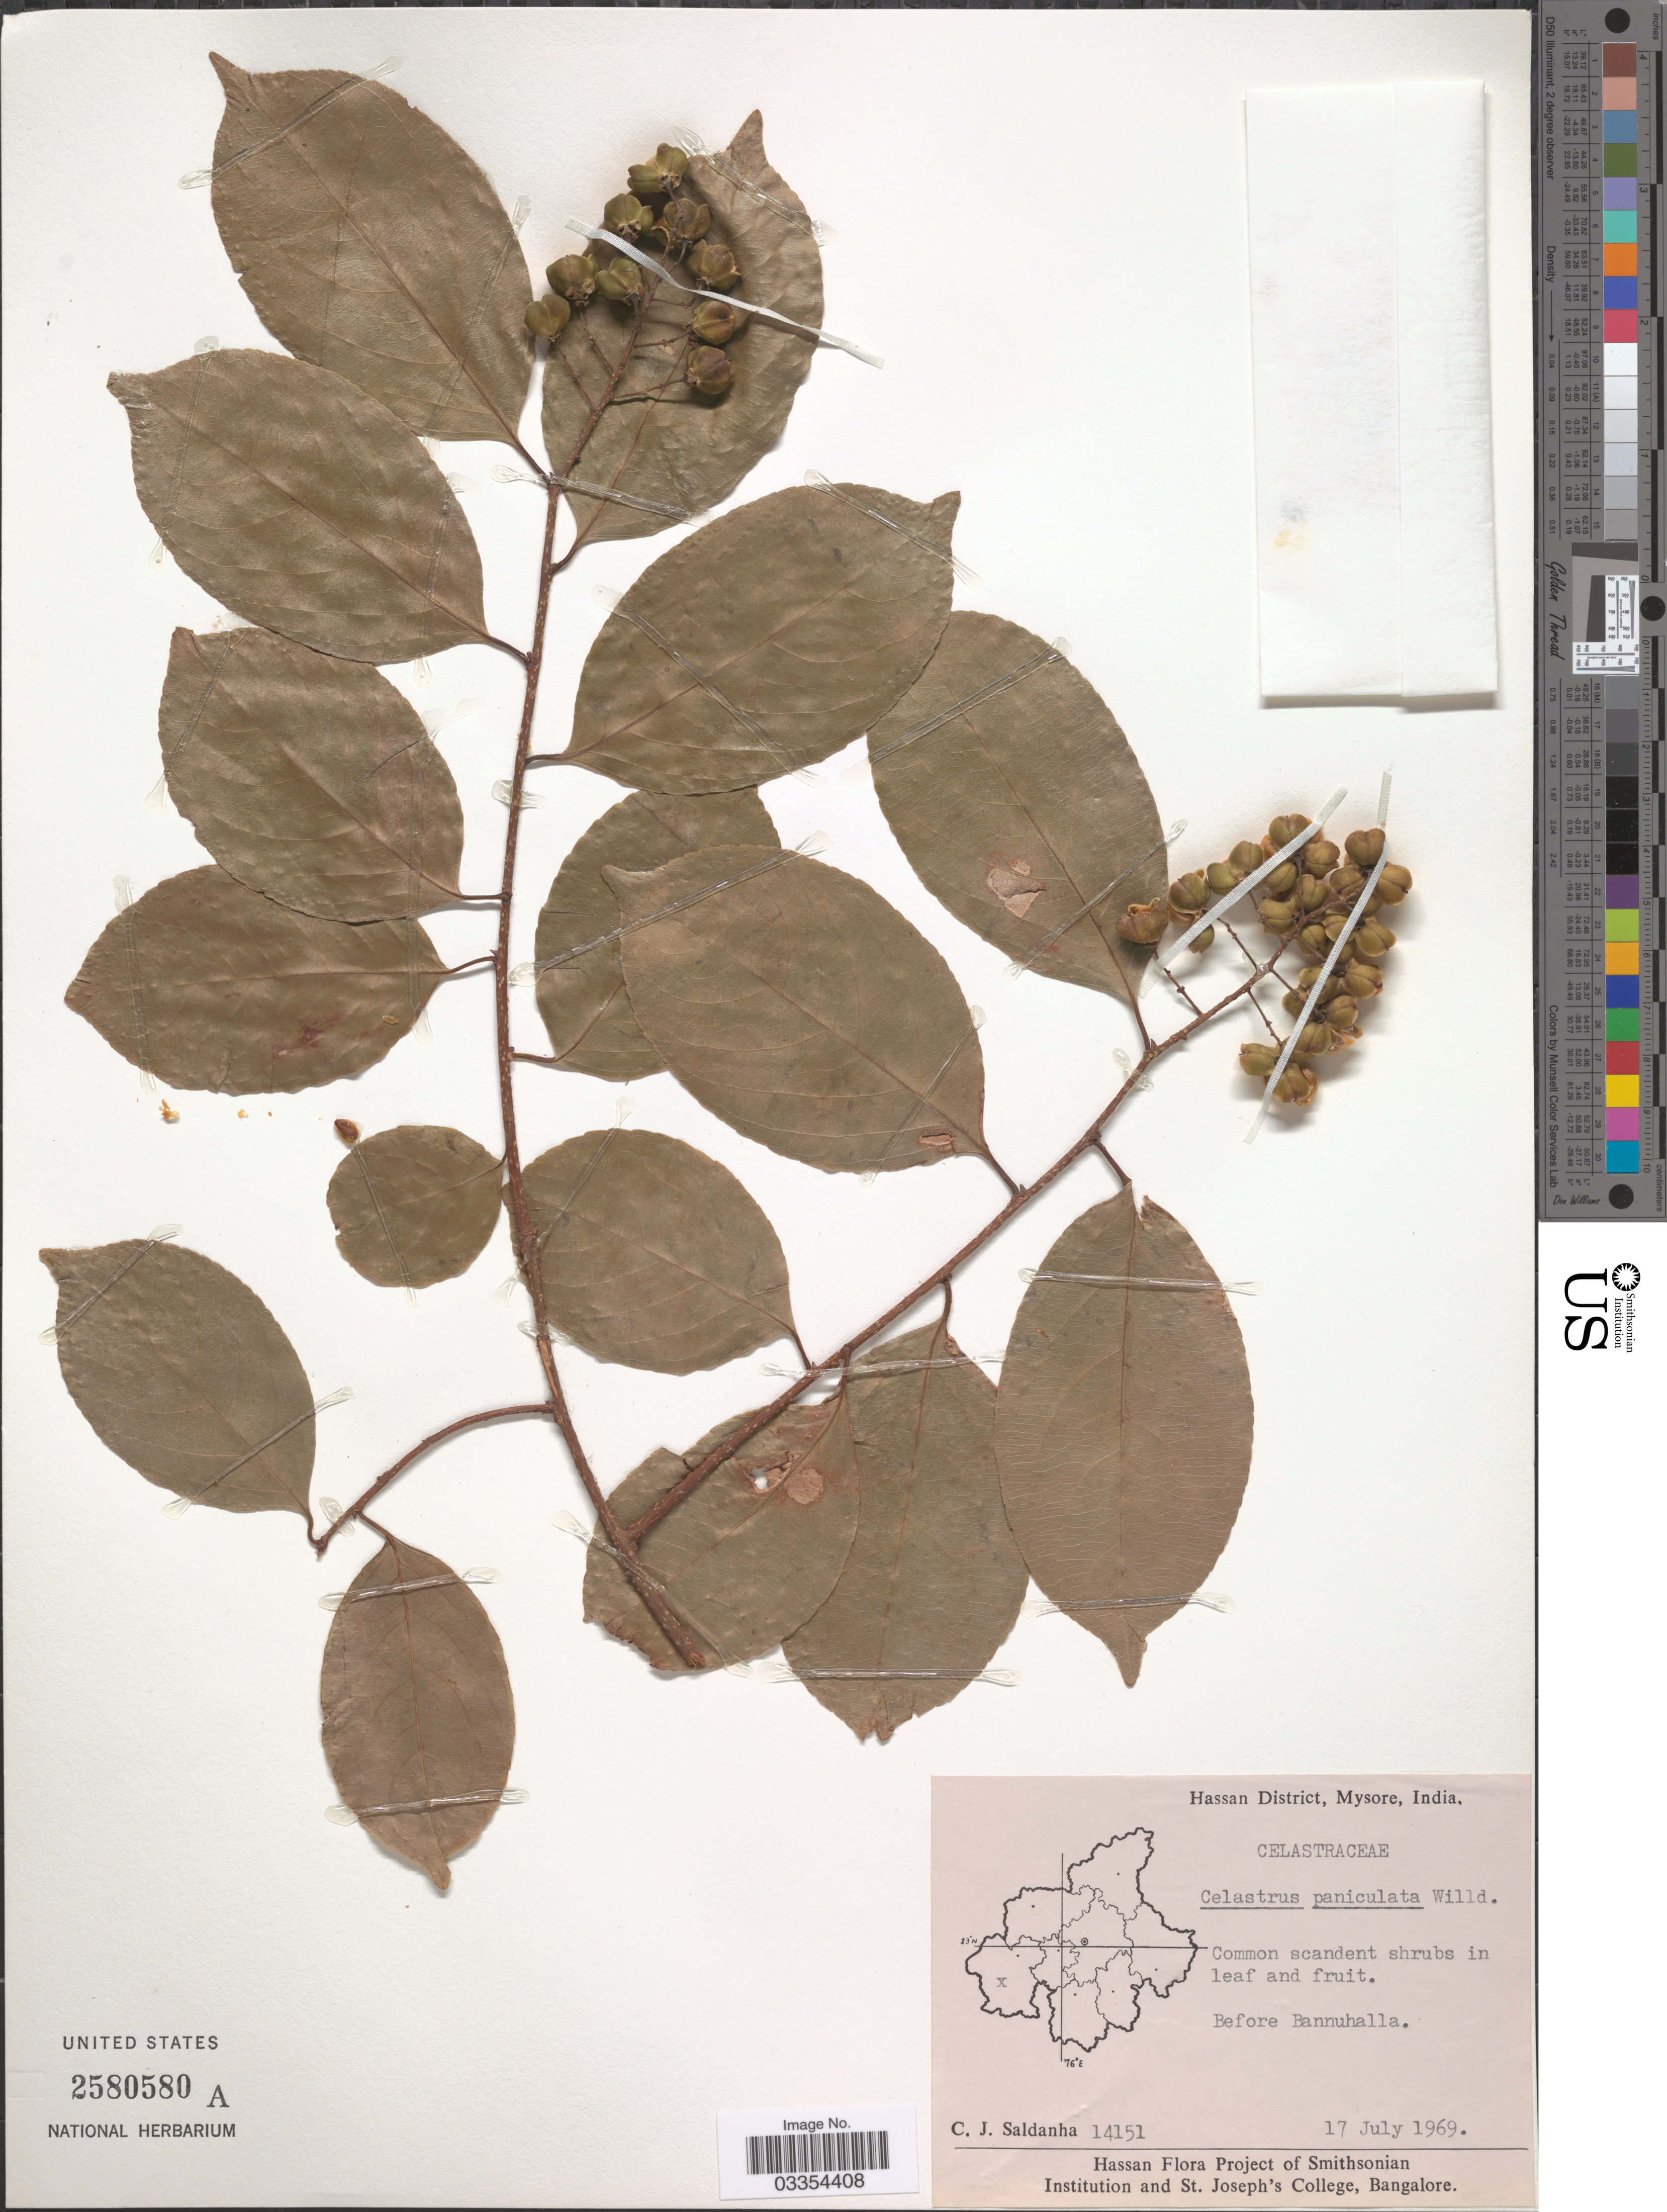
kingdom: Plantae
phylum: Tracheophyta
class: Magnoliopsida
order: Celastrales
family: Celastraceae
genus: Celastrus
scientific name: Celastrus paniculatus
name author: Willd.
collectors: C. J. Saldanha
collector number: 14151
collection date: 1969-07-17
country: India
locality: Hassan District, Mysore. Before Bannuhalla.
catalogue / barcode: US 2580580A